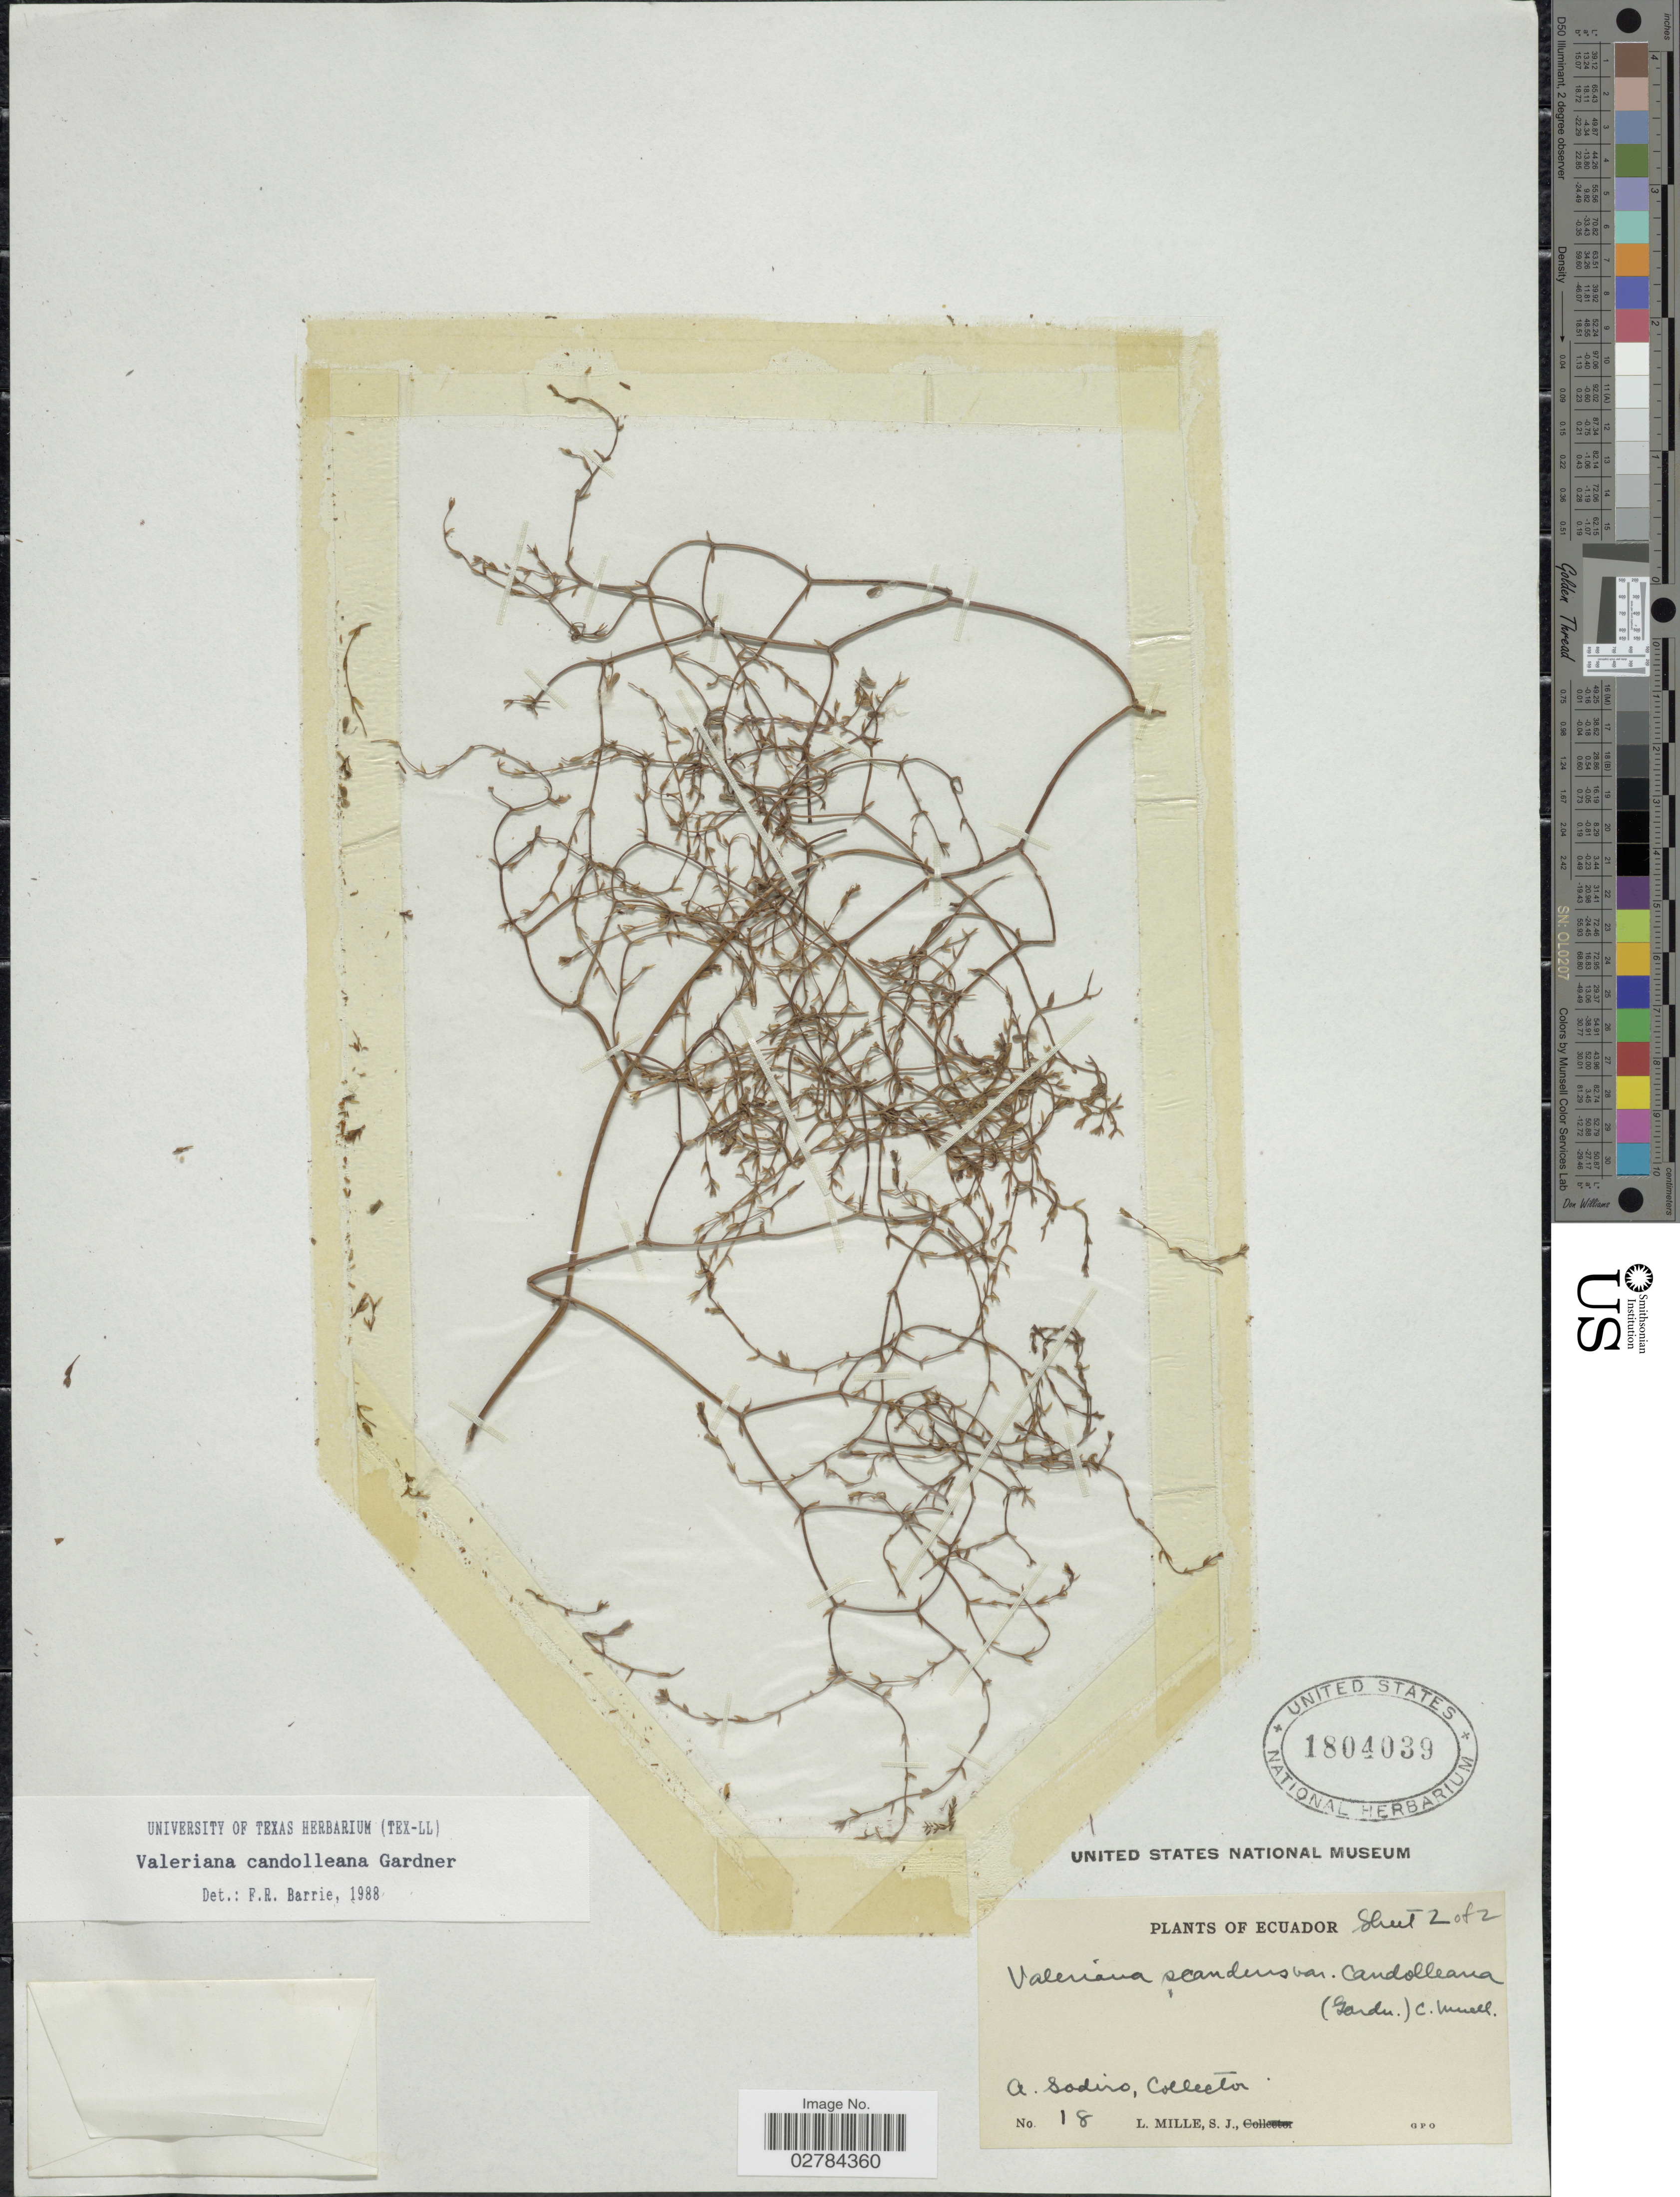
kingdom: Plantae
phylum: Tracheophyta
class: Magnoliopsida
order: Dipsacales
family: Caprifoliaceae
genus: Valeriana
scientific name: Valeriana candolleana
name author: Gardner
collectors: A. Sodiro & L. Mille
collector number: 18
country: Ecuador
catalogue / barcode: US 1804039